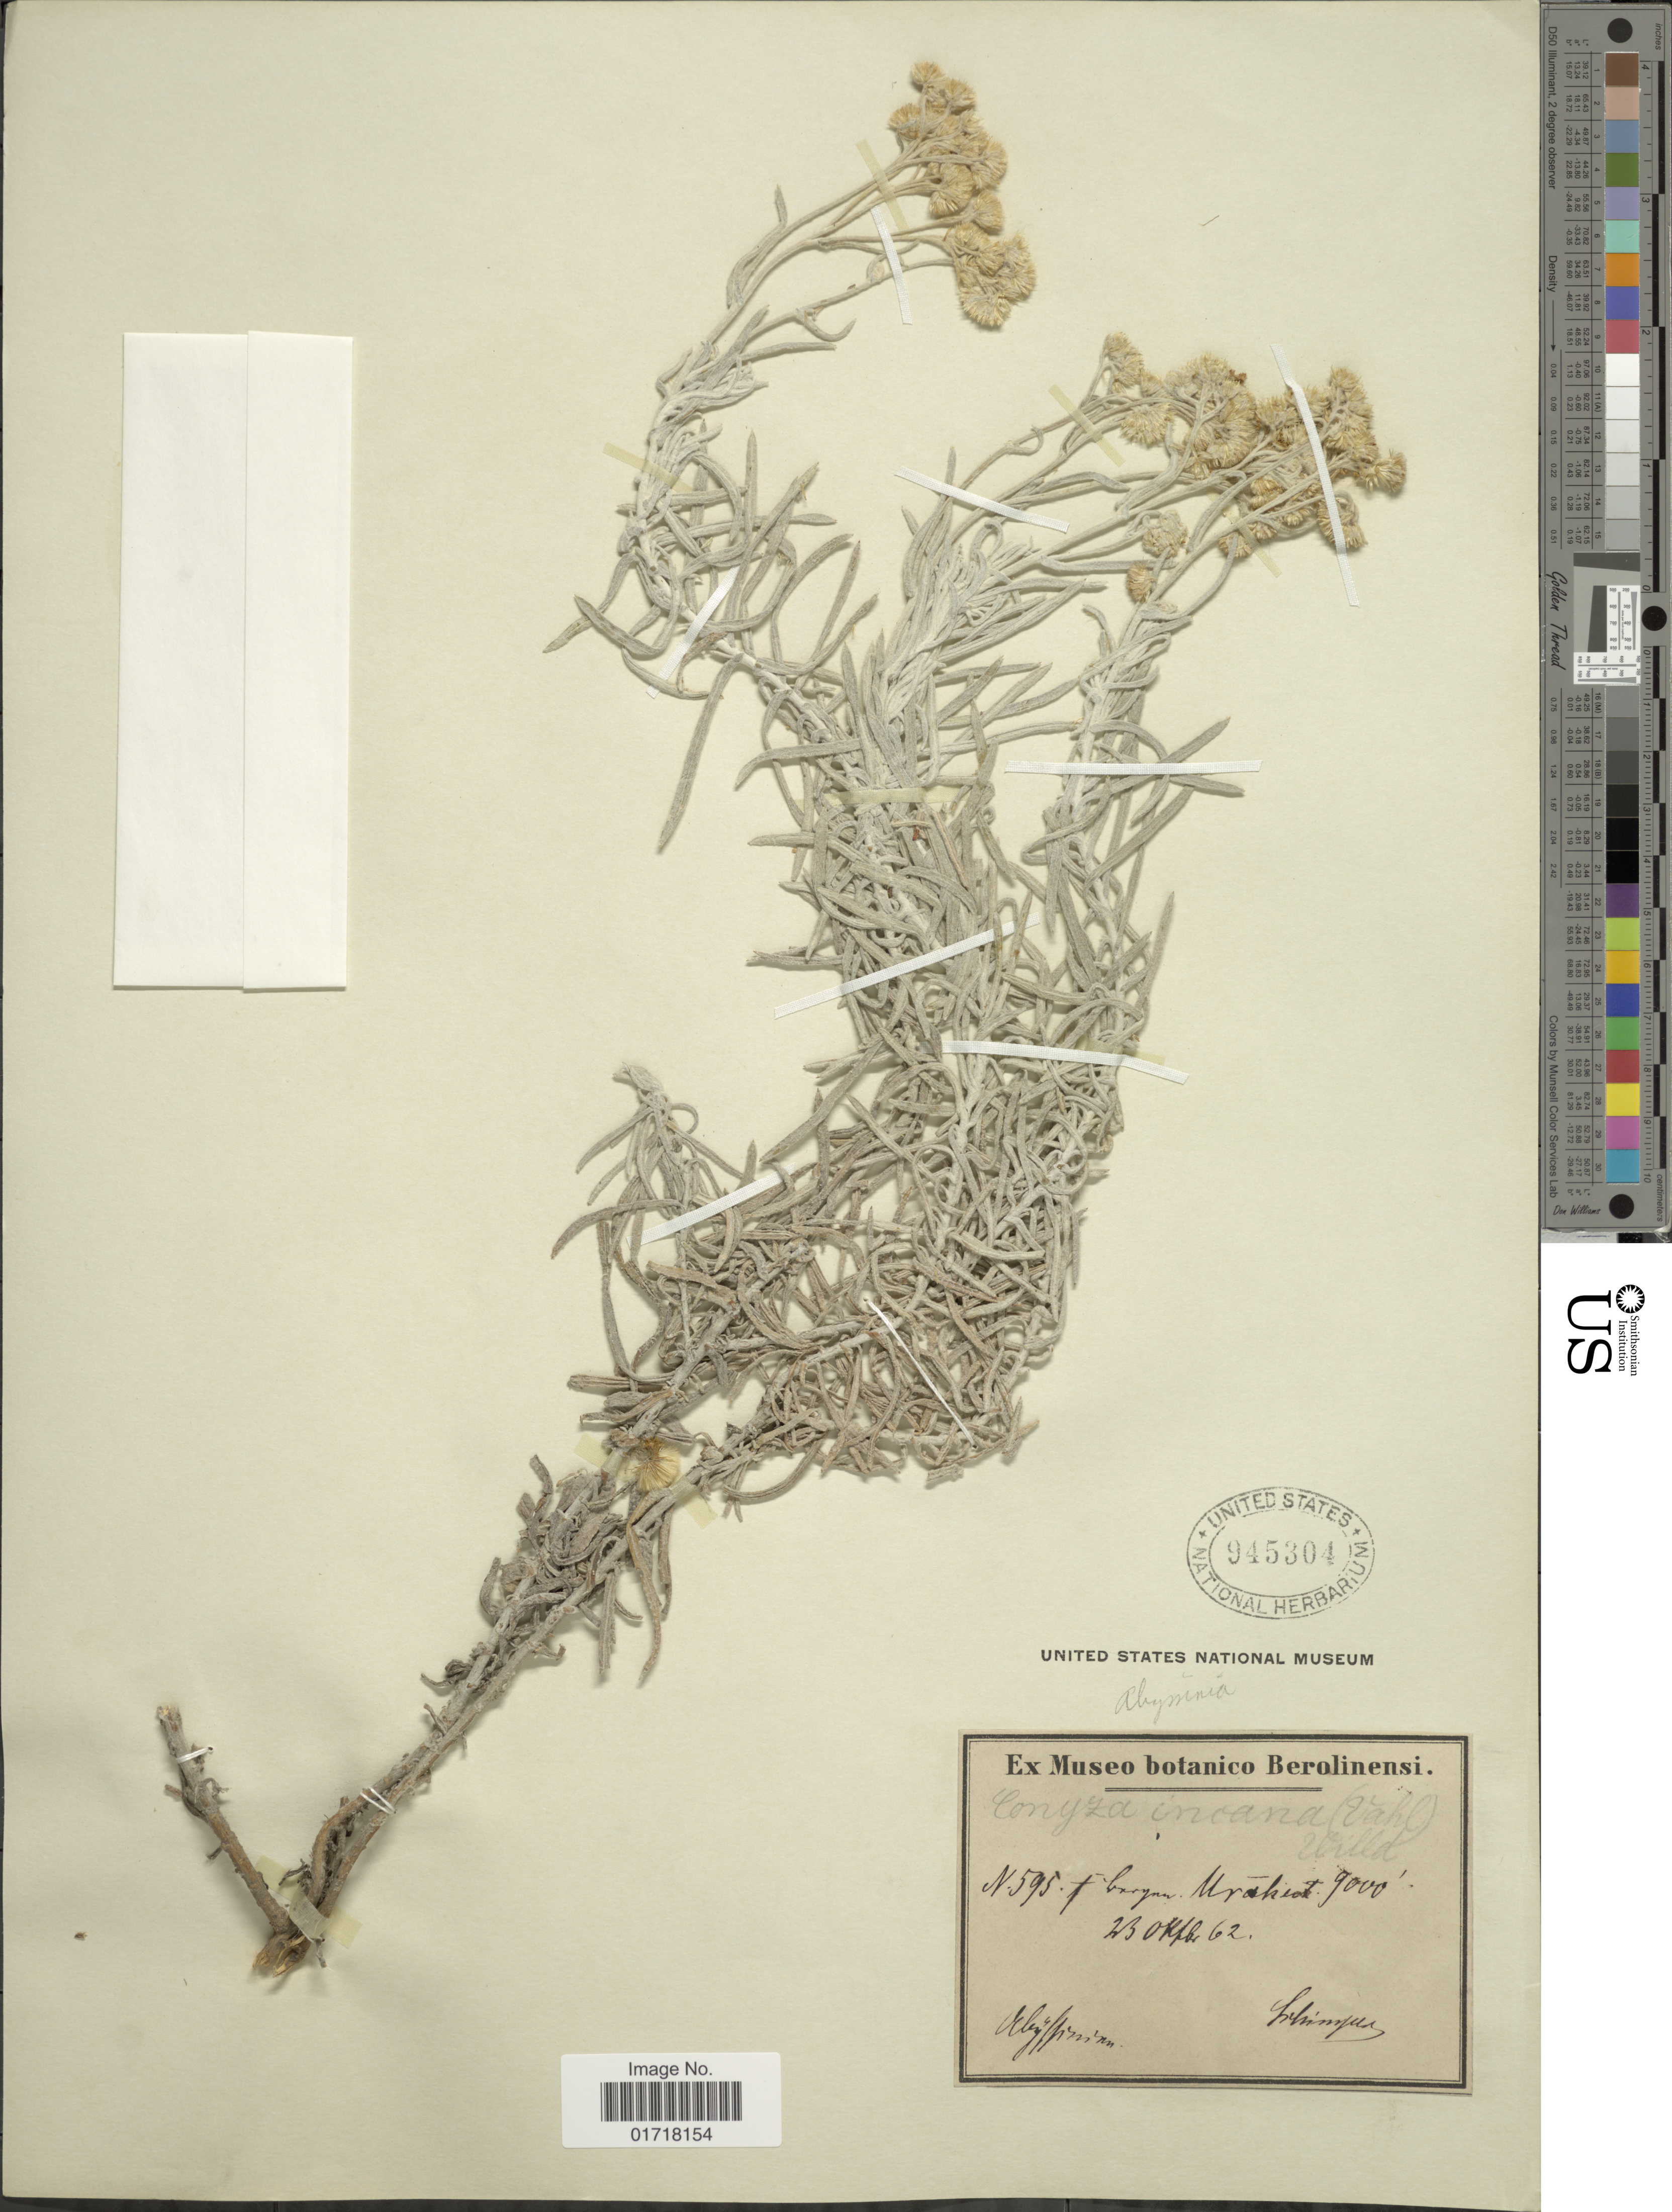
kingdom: Plantae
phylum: Tracheophyta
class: Magnoliopsida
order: Asterales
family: Asteraceae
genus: Conyza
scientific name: Conyza incana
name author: (Vahl) Willd.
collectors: -. Schimper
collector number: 595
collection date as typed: Transcribed d/m/y: 23/10/62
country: Ethiopia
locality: Byferfirm [interpreted]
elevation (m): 2743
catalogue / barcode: US 945304